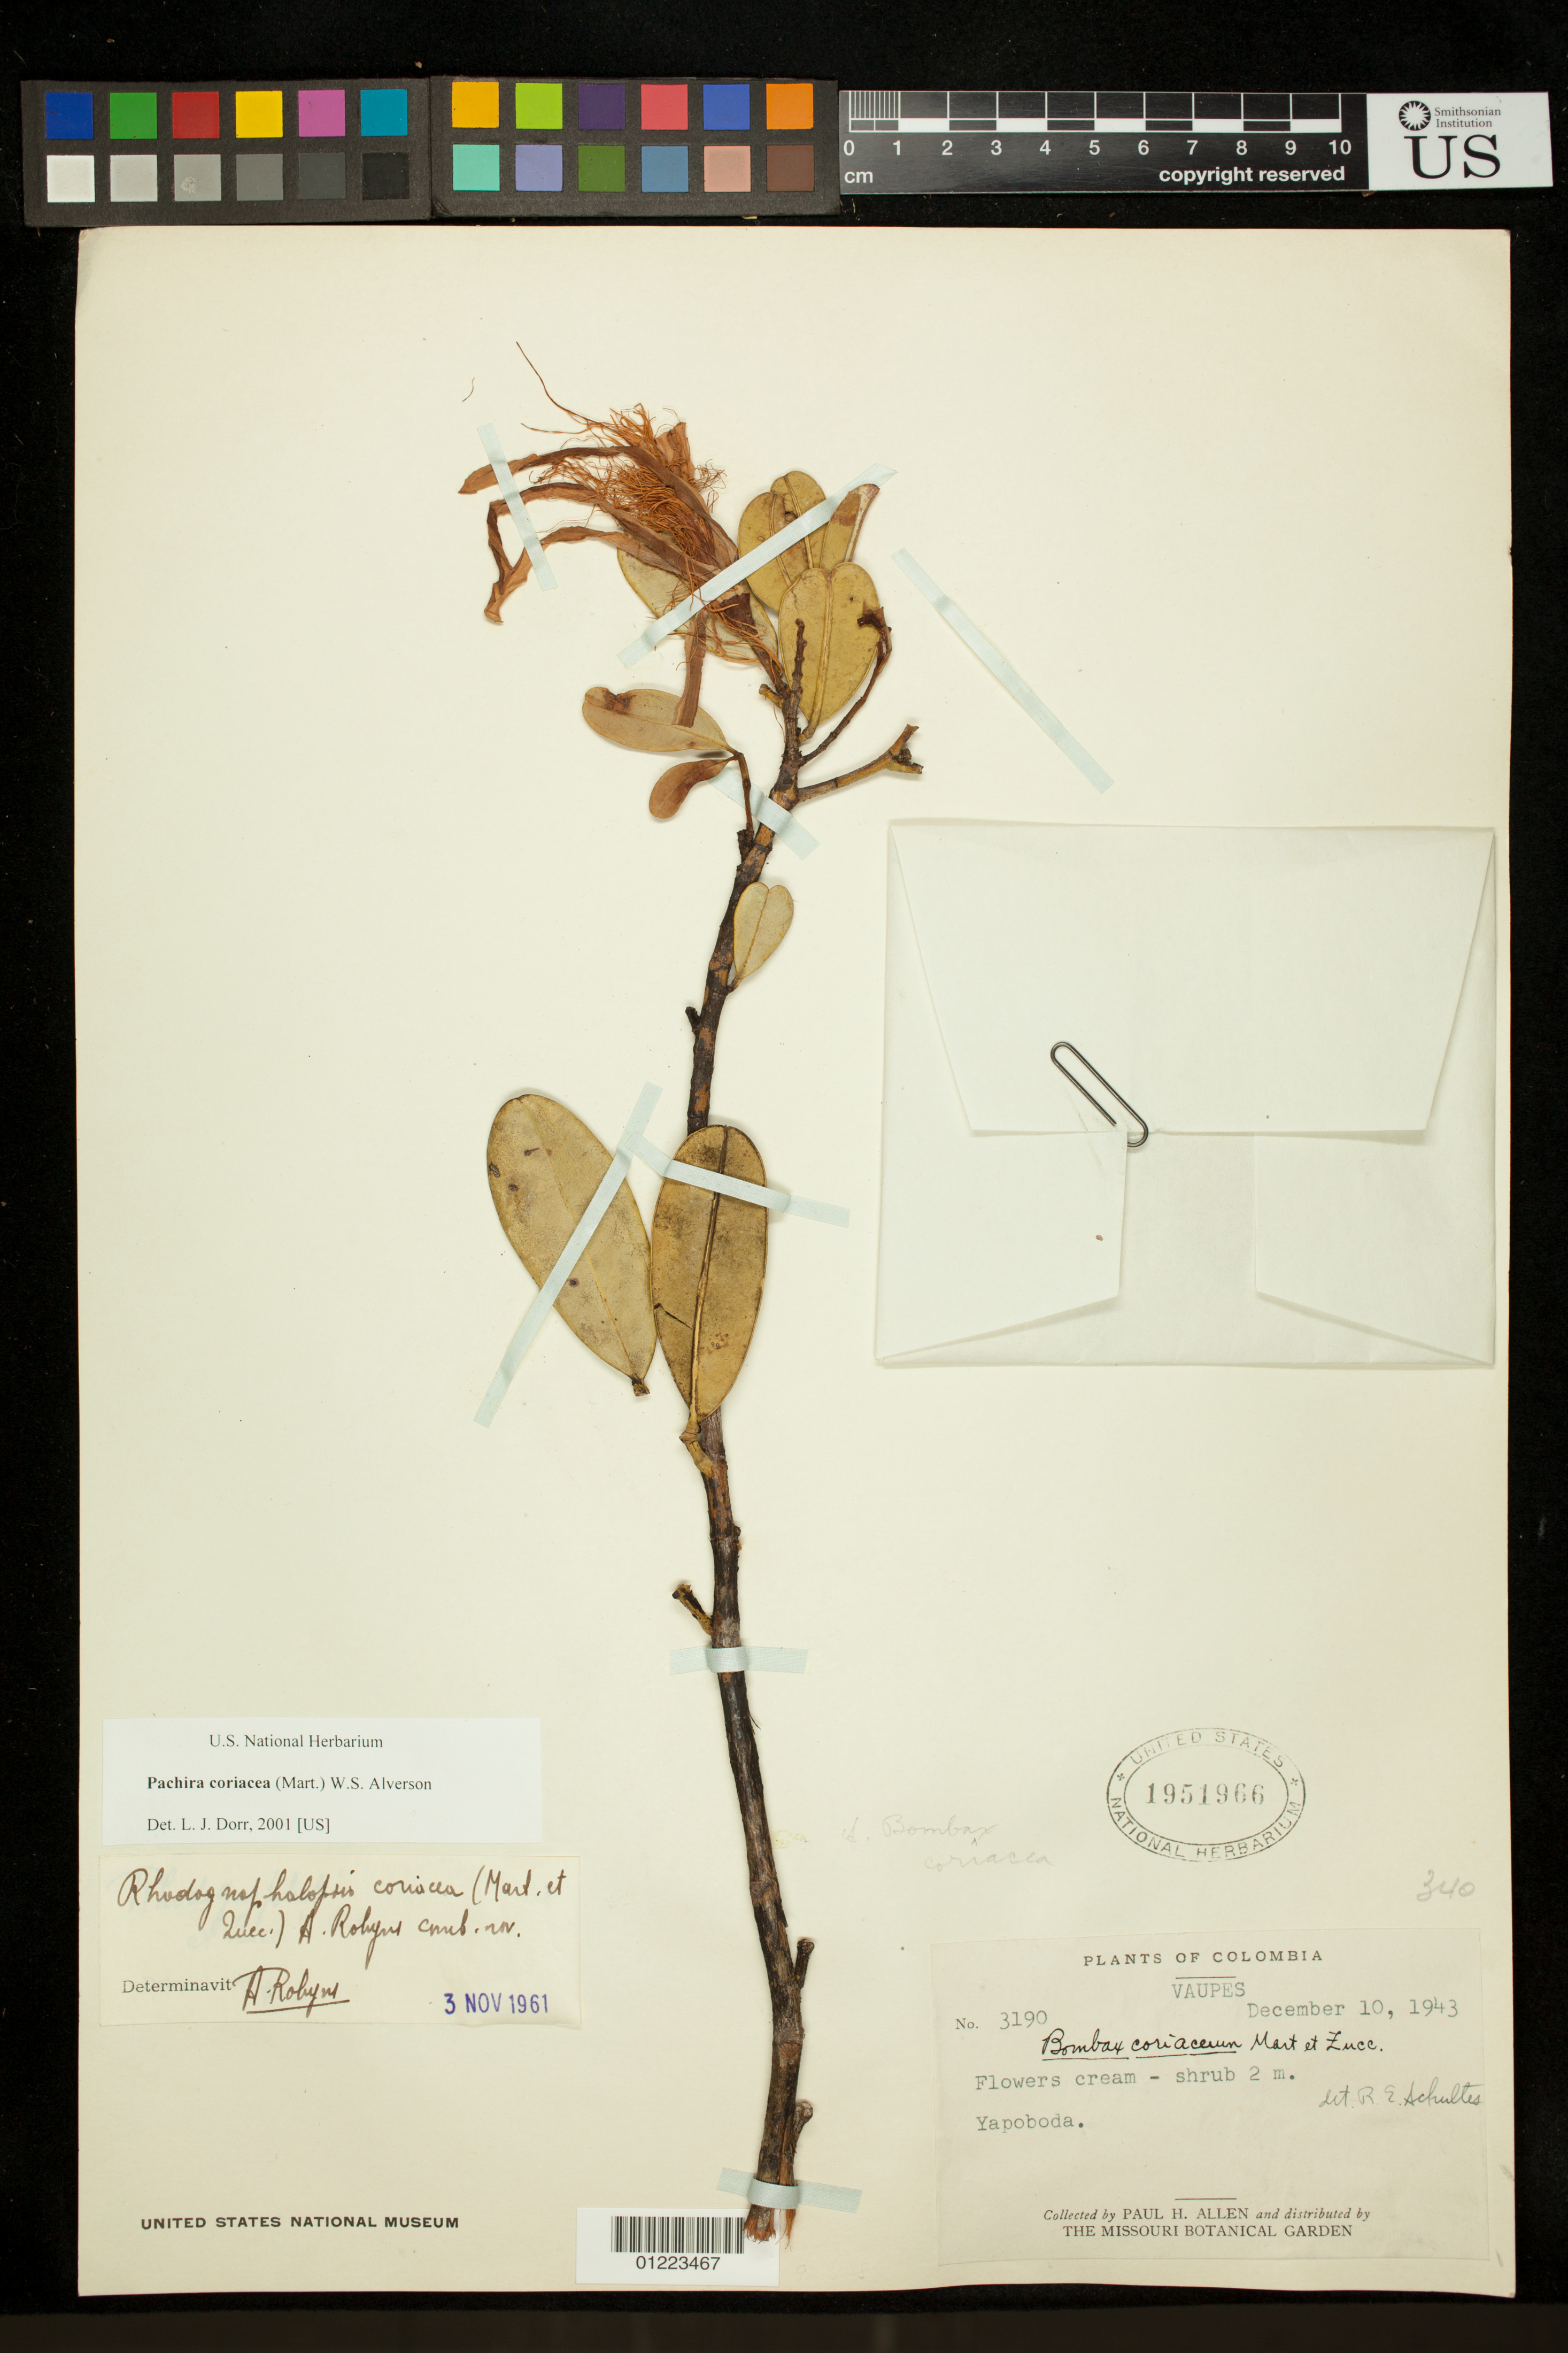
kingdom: Plantae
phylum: Tracheophyta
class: Magnoliopsida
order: Malvales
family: Malvaceae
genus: Pachira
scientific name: Pachira coriacea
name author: (C. Mart.) W.S. Alverson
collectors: P. H. Allen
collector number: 3190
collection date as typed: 12/10/1943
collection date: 1943-12-10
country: Colombia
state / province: Vaupés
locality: Vaupes: Yapoboda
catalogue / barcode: US 1951966